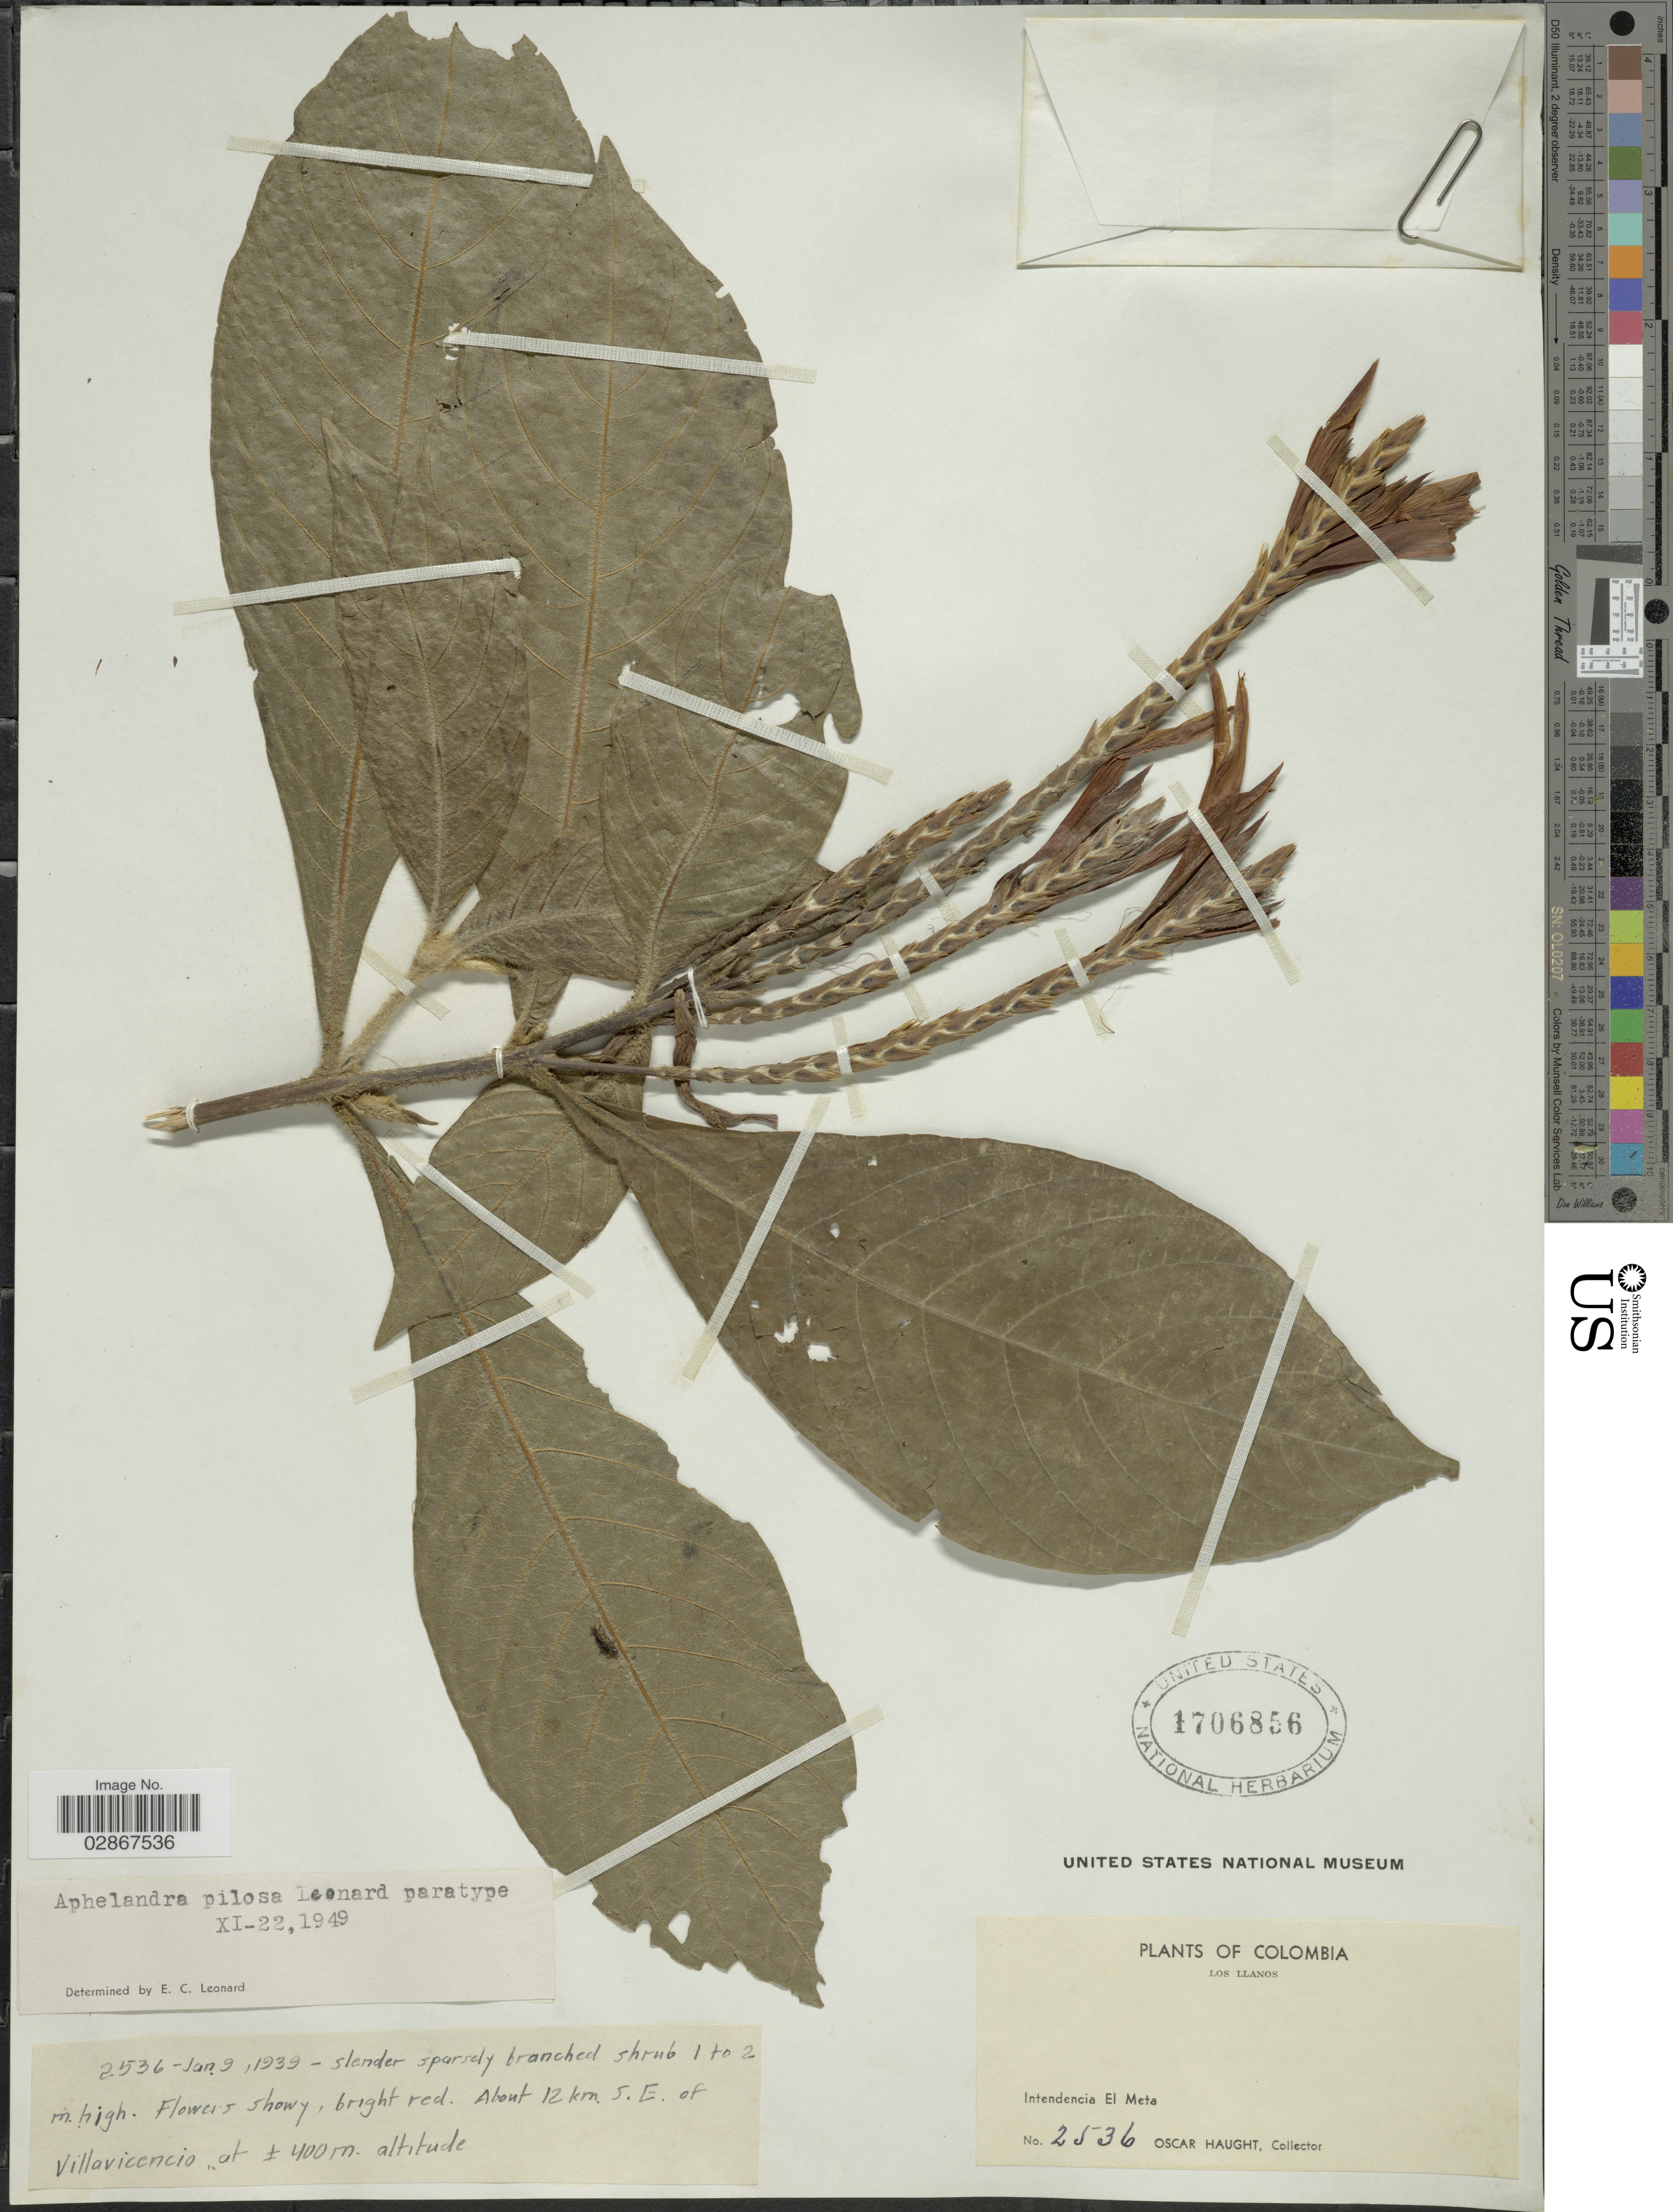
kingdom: Plantae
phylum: Tracheophyta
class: Magnoliopsida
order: Lamiales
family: Acanthaceae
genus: Aphelandra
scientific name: Aphelandra pilosa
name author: Leonard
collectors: O. Haught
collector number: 2536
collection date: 1939-01-09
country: Colombia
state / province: Meta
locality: Los Llanos. Intendencia El Meta. About 12 km. S.E. of Villavicencio.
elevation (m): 400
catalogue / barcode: US 1706856